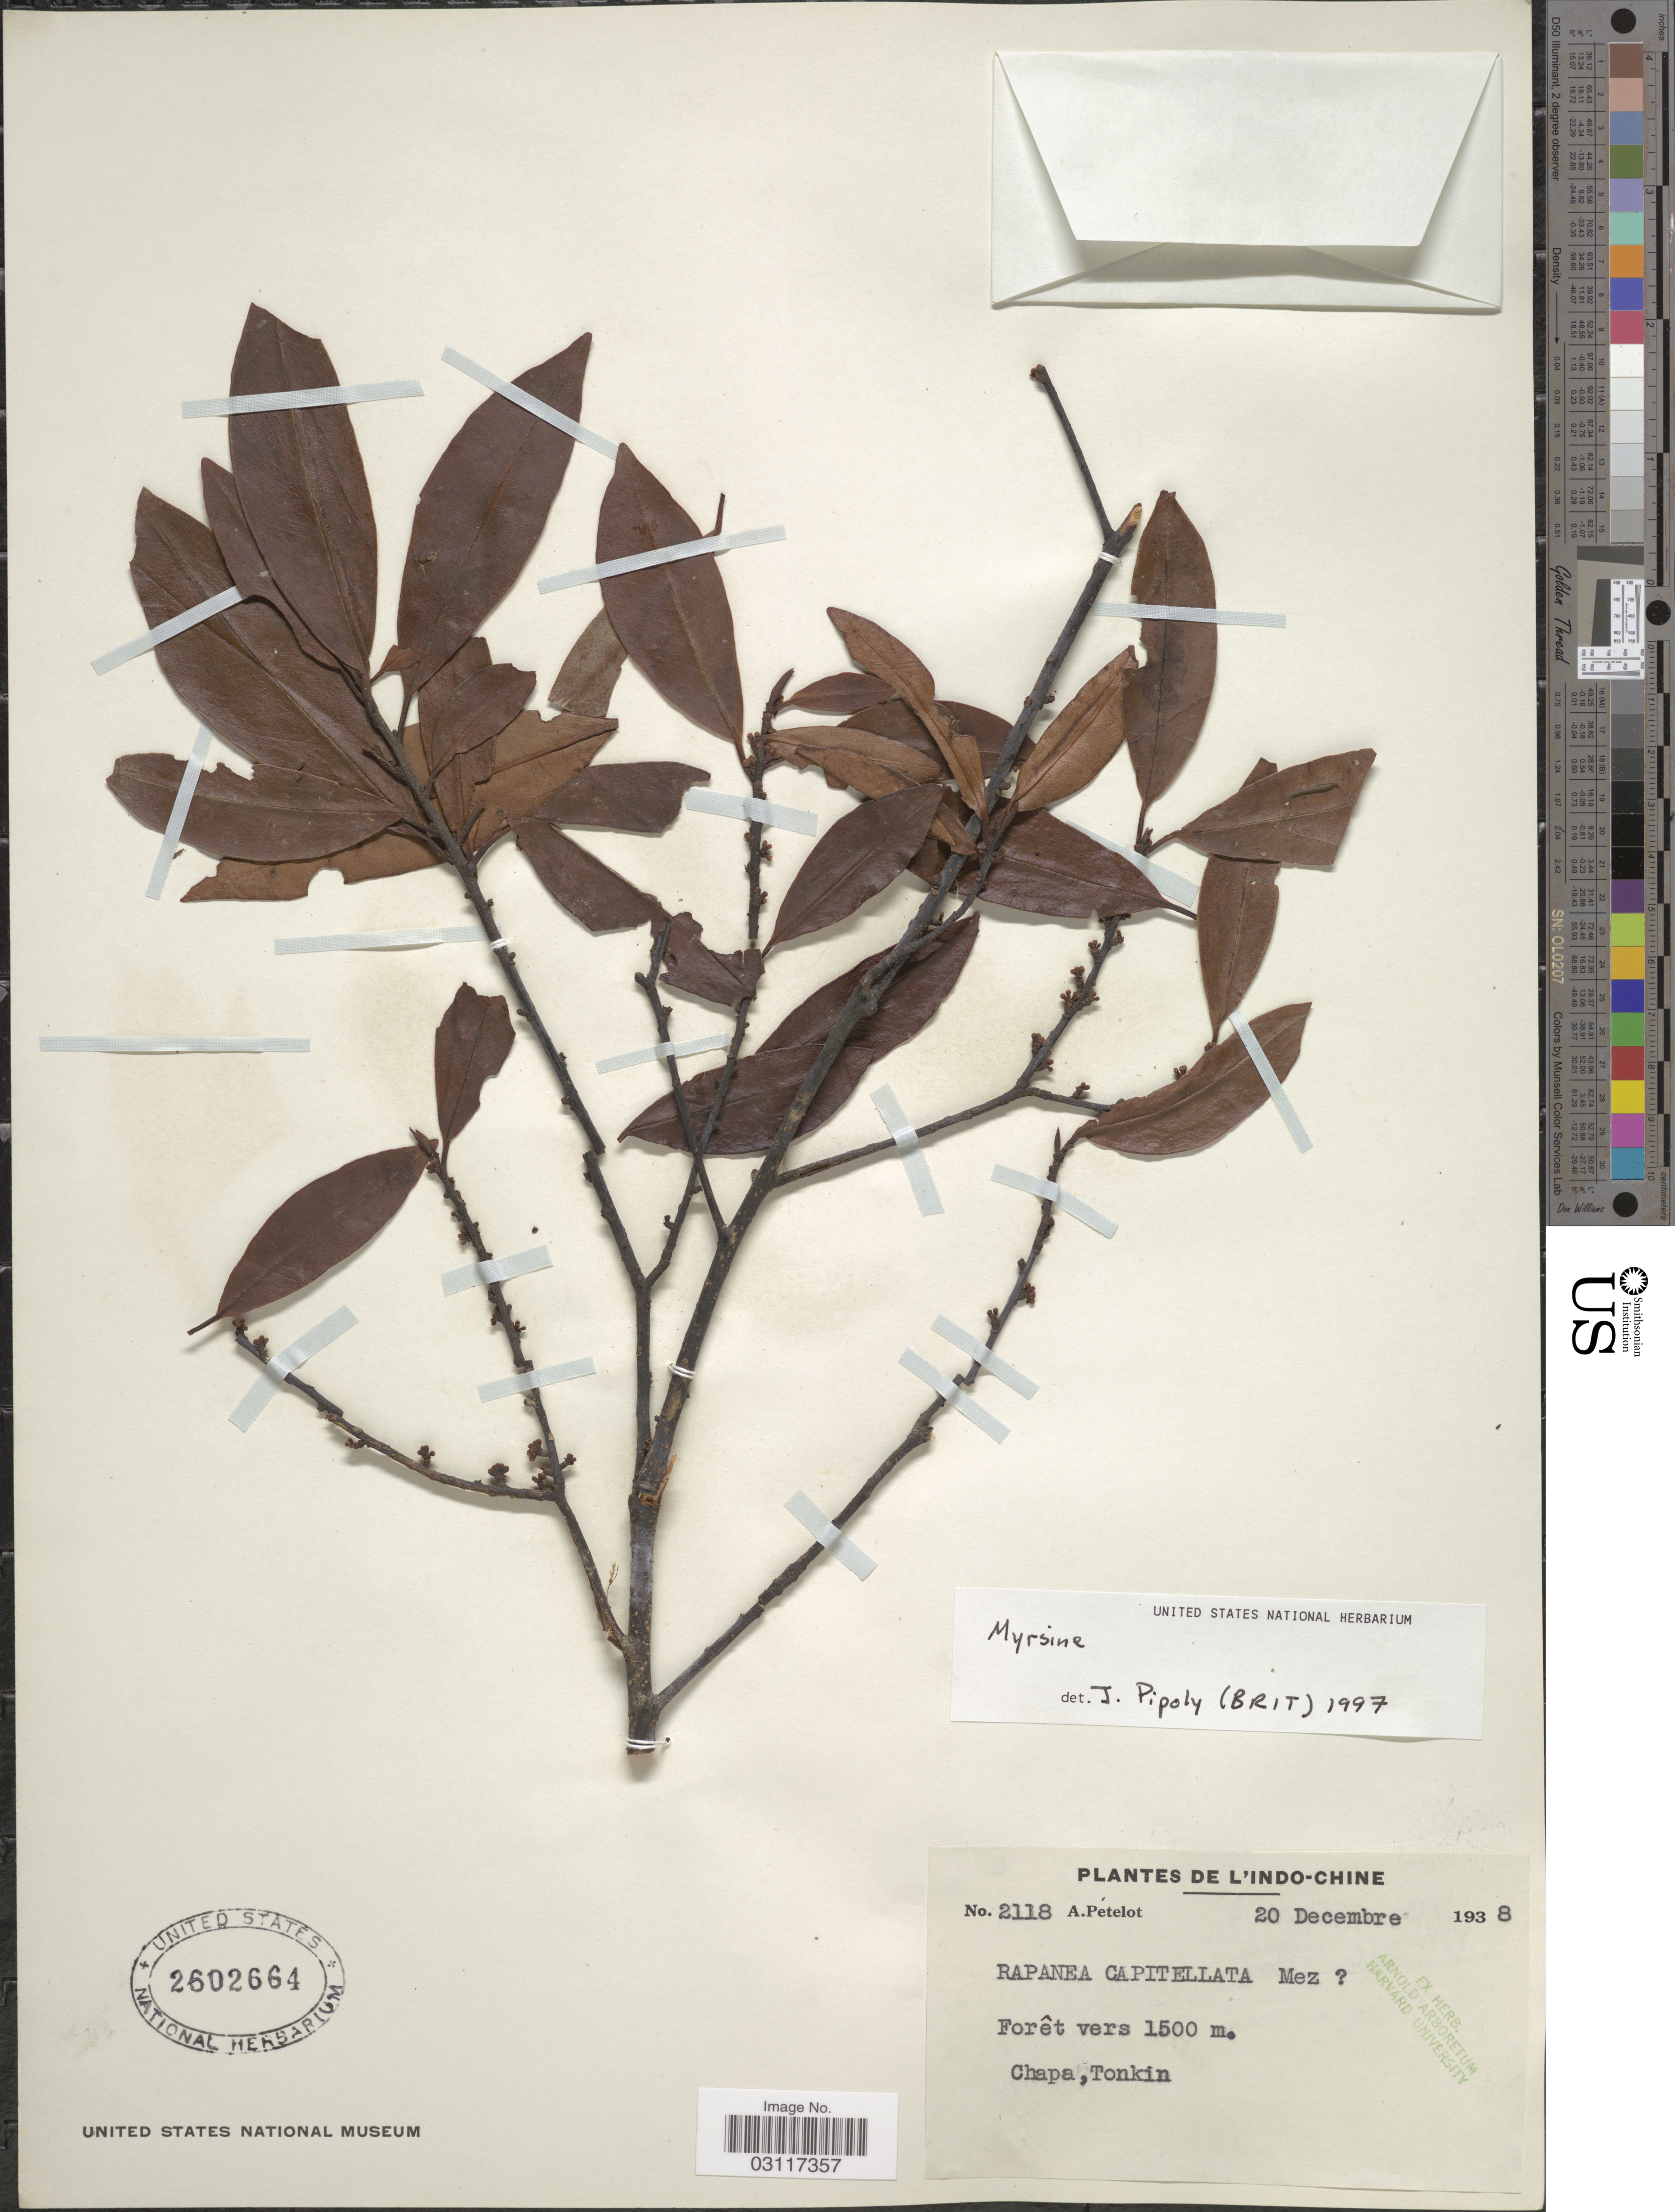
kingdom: Plantae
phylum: Tracheophyta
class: Magnoliopsida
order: Ericales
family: Primulaceae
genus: Myrsine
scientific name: Myrsine sp.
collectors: A. Petelot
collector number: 2118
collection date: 1938-12-20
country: Vietnam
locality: De L'Indo-Chine, Chapa, Tonkin.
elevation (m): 1500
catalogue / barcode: US 2602664